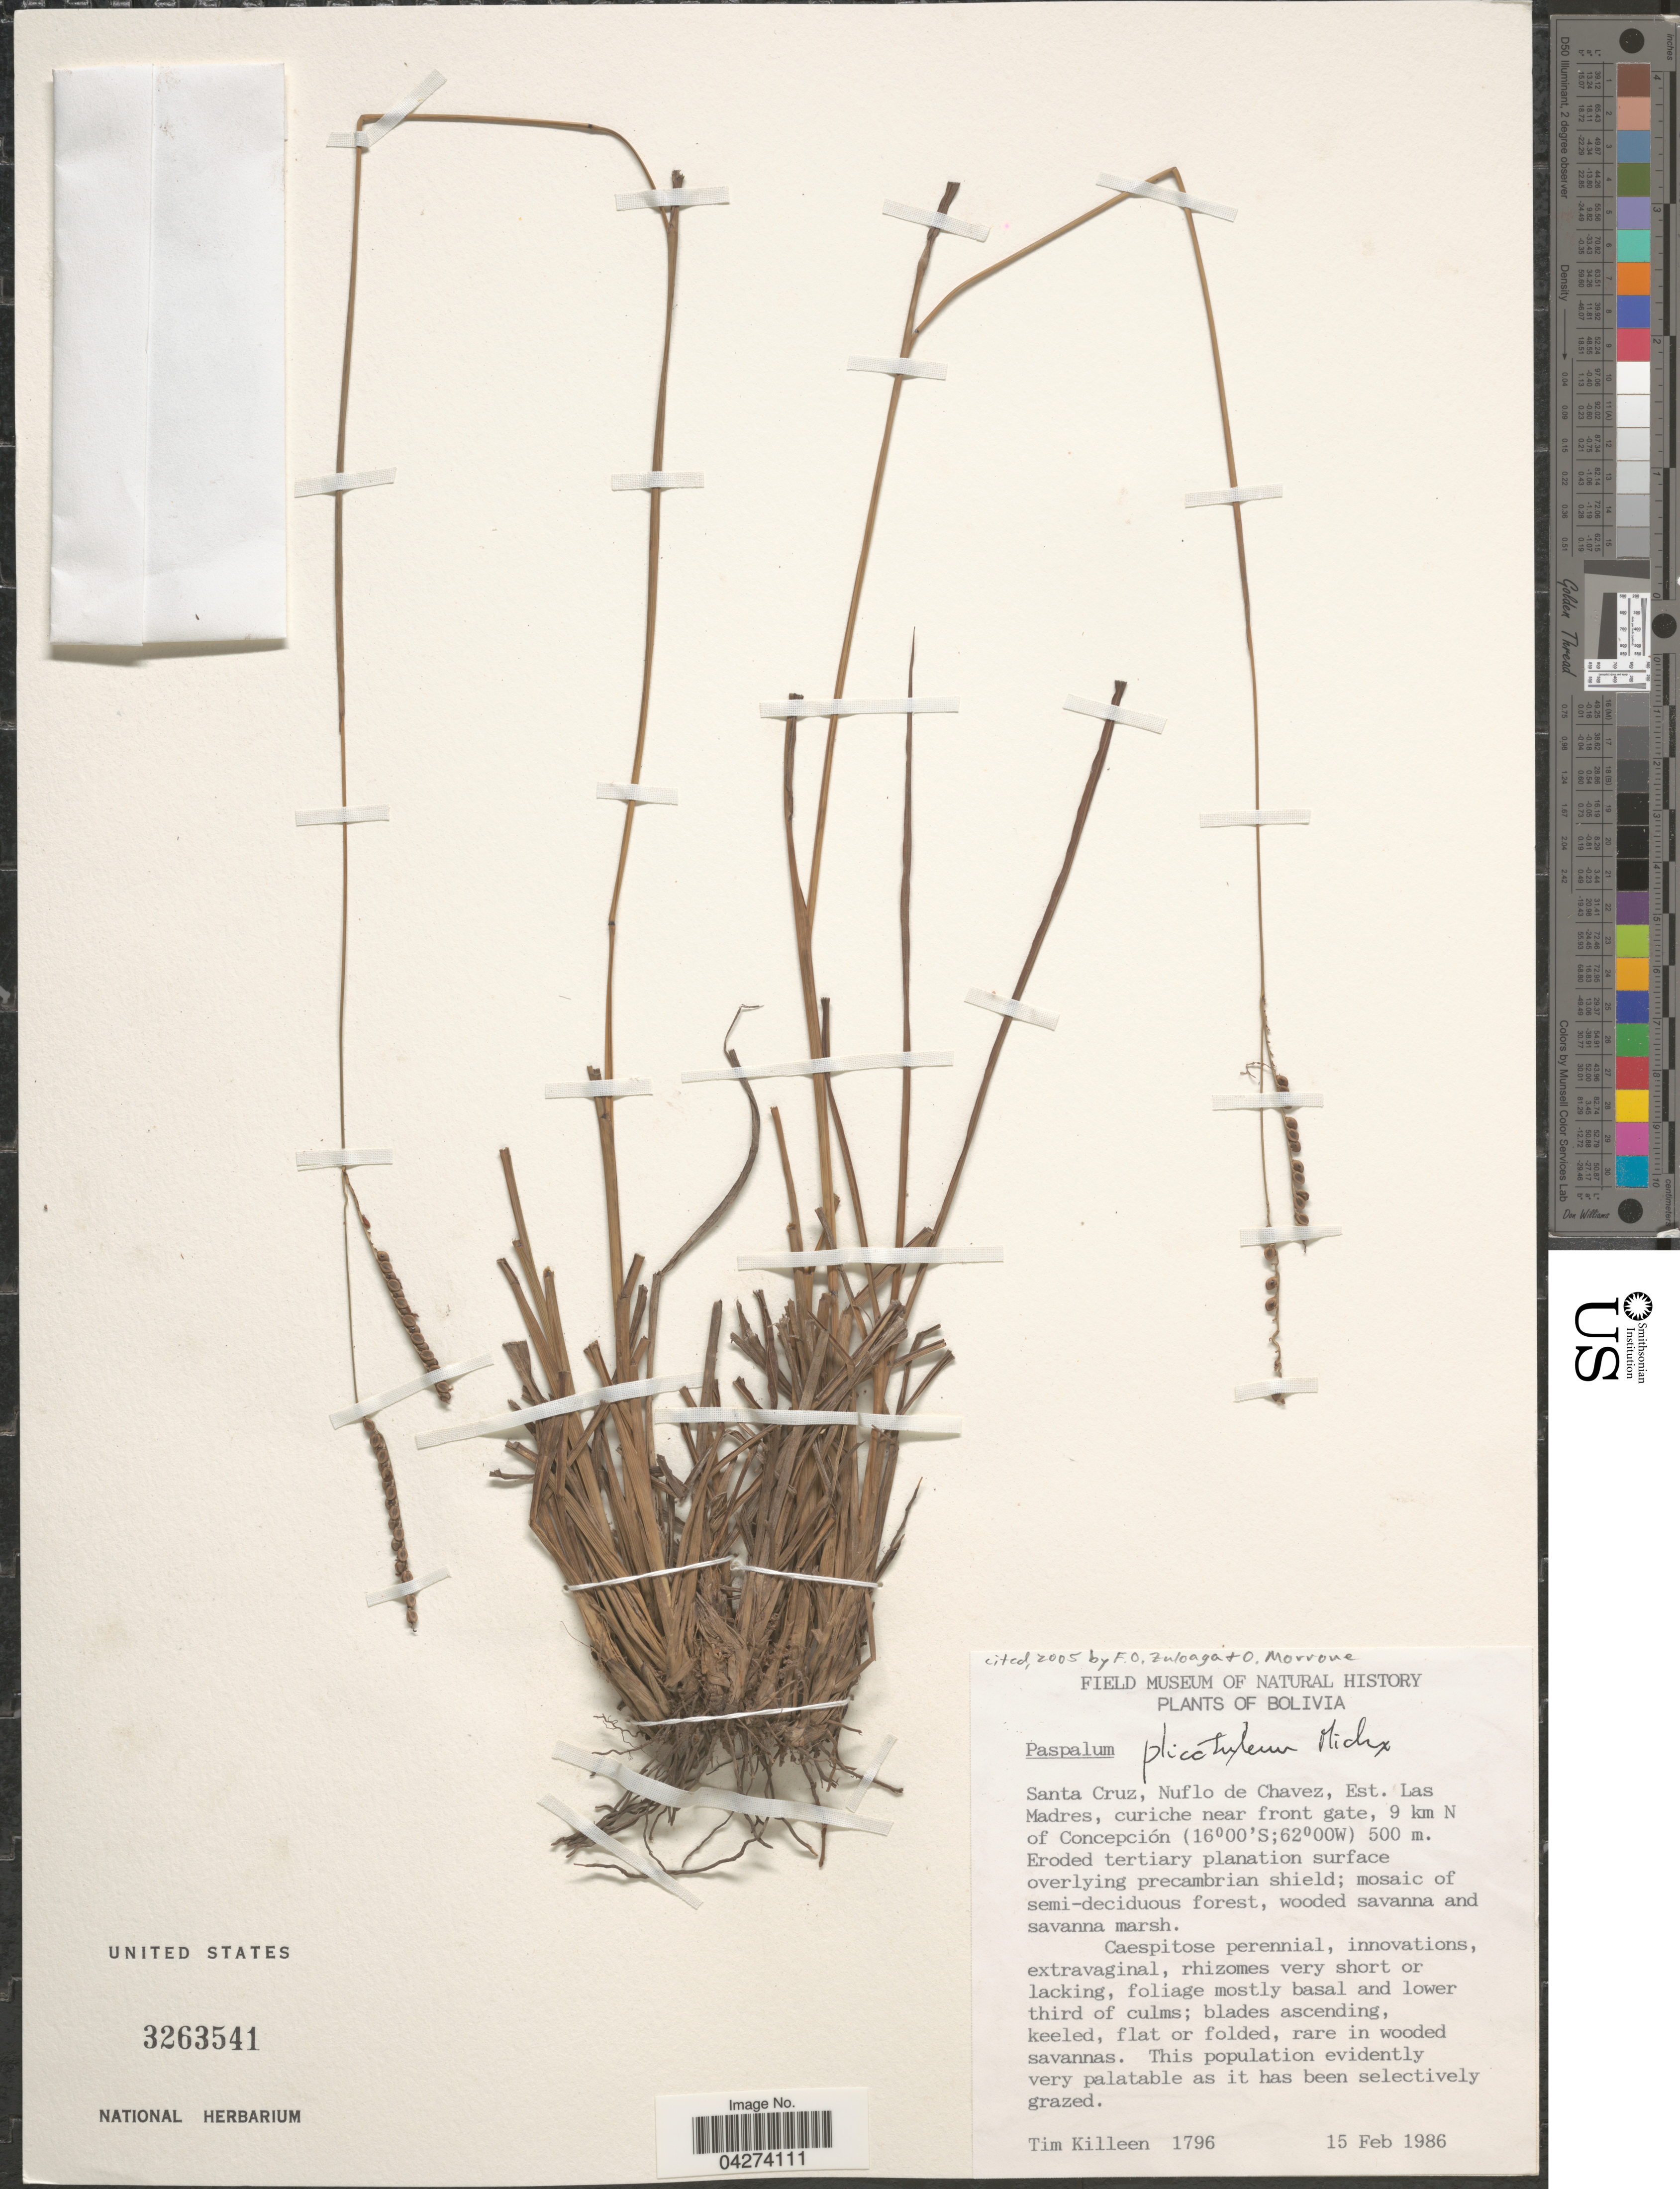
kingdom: Plantae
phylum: Tracheophyta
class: Liliopsida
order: Poales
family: Poaceae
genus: Paspalum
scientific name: Paspalum plicatulum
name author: Michx.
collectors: T. J. Killeen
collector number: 1796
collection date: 1986-02-15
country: Bolivia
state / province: Santa Cruz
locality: Nuflo de Chavez, Est. Las Madres, curiche near front gate, 9 km N of Concepción.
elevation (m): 500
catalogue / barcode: US 3263541